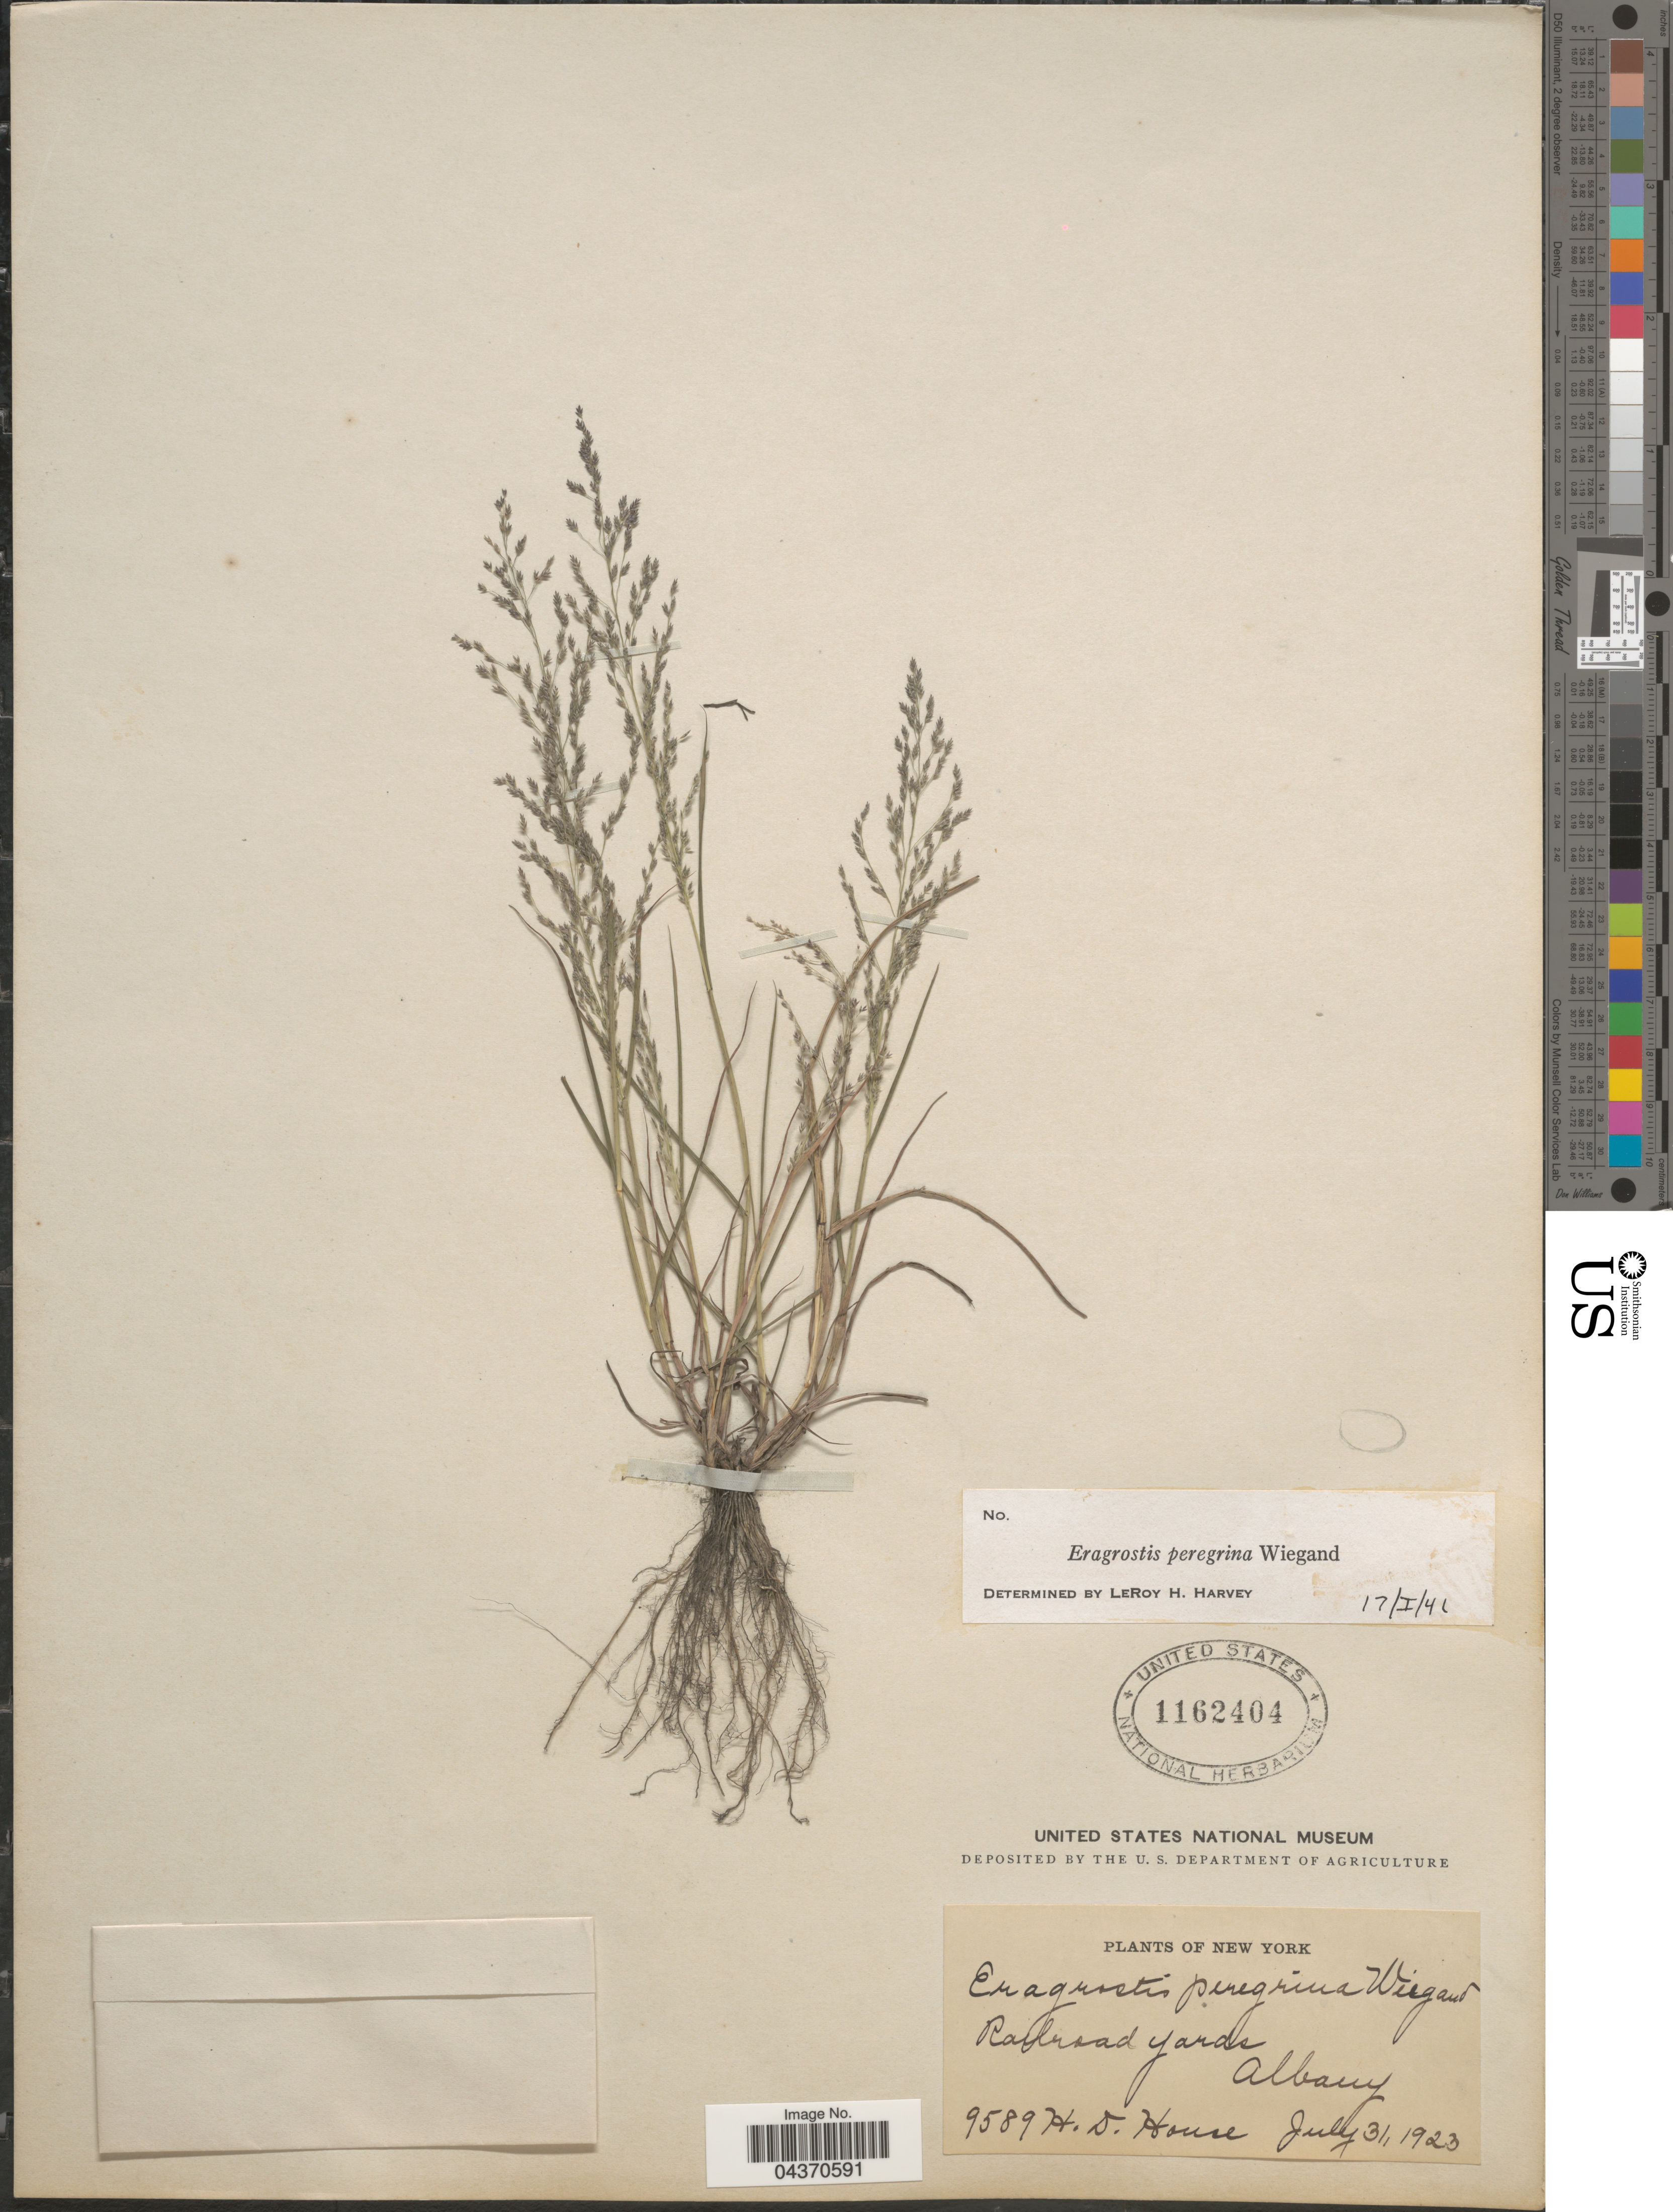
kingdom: Plantae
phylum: Tracheophyta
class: Liliopsida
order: Poales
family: Poaceae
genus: Eragrostis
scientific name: Eragrostis pilosa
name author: (L.) P. Beauv.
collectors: H. D. House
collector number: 9589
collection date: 1923-07-31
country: United States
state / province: New York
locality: Railroad yards, Albany.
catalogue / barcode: US 1162404